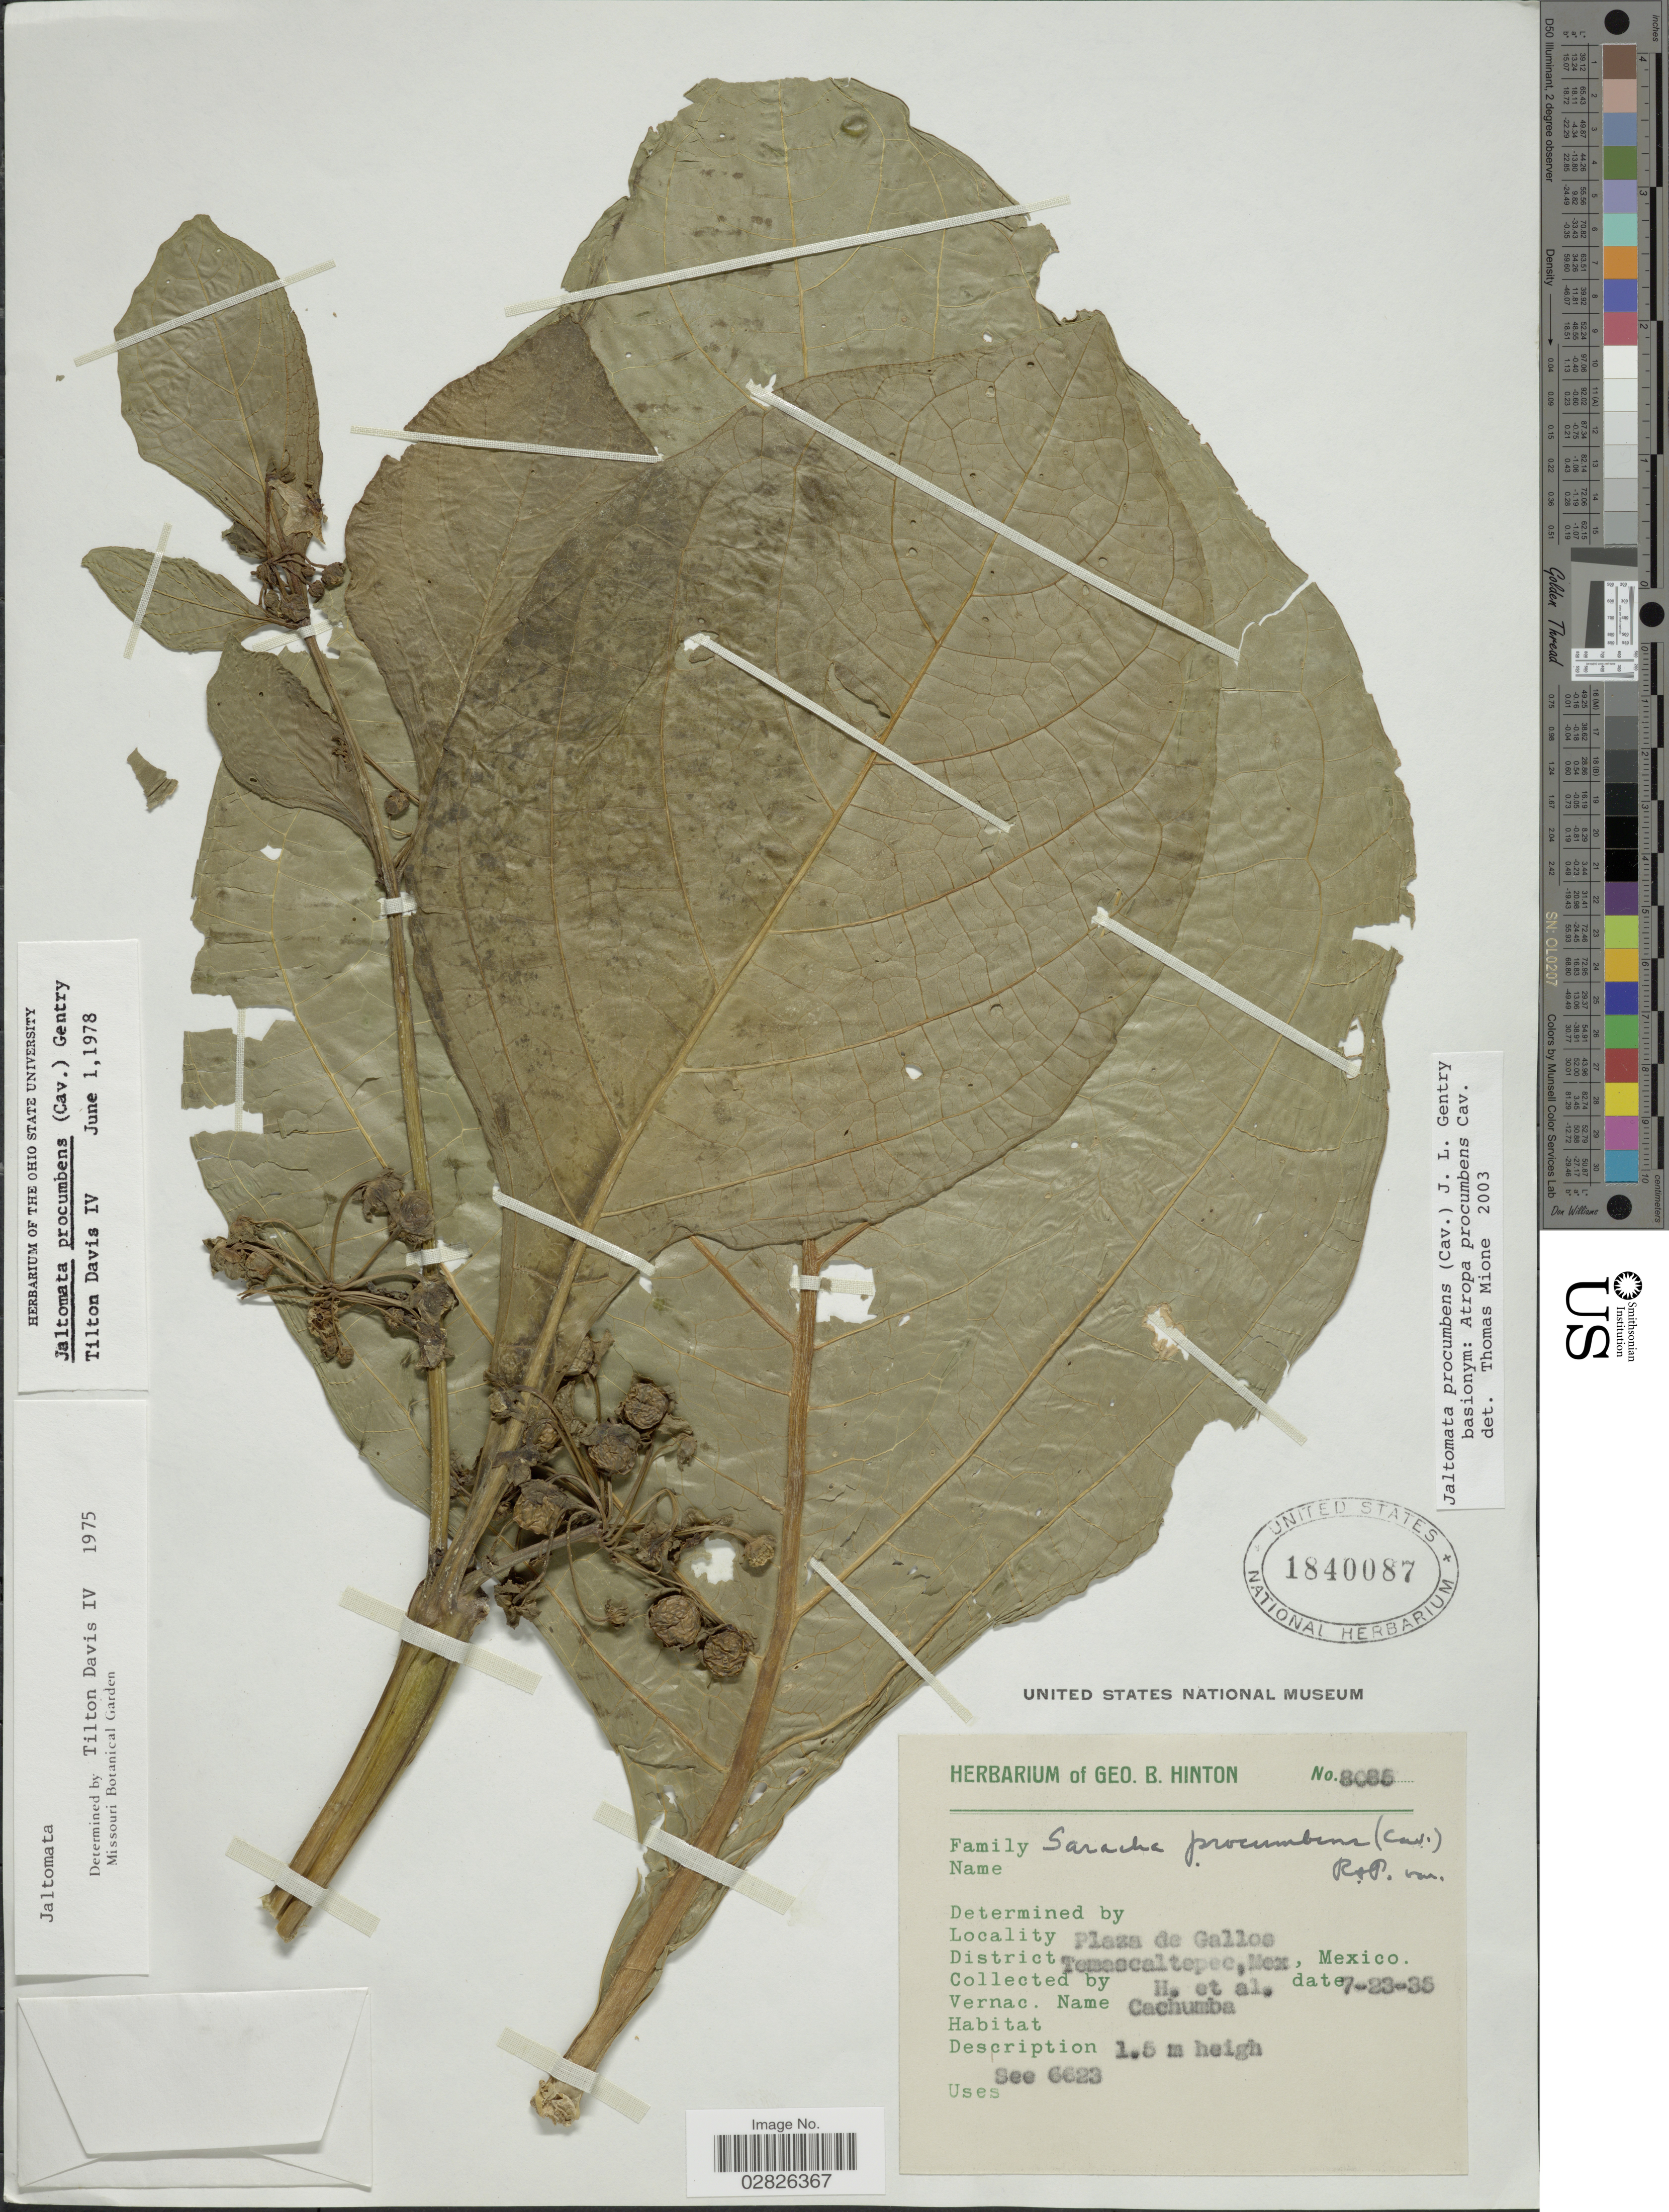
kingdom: Plantae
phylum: Tracheophyta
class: Magnoliopsida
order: Solanales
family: Solanaceae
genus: Jaltomata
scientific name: Jaltomata procumbens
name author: (Cav.) J.L. Gentry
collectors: G. B. Hinton & et al.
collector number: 8085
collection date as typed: Transcribed d/m/y: 23/7/35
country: Mexico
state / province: México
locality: Plaza de Gallos, District Temascaltepec.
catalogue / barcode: US 1840087